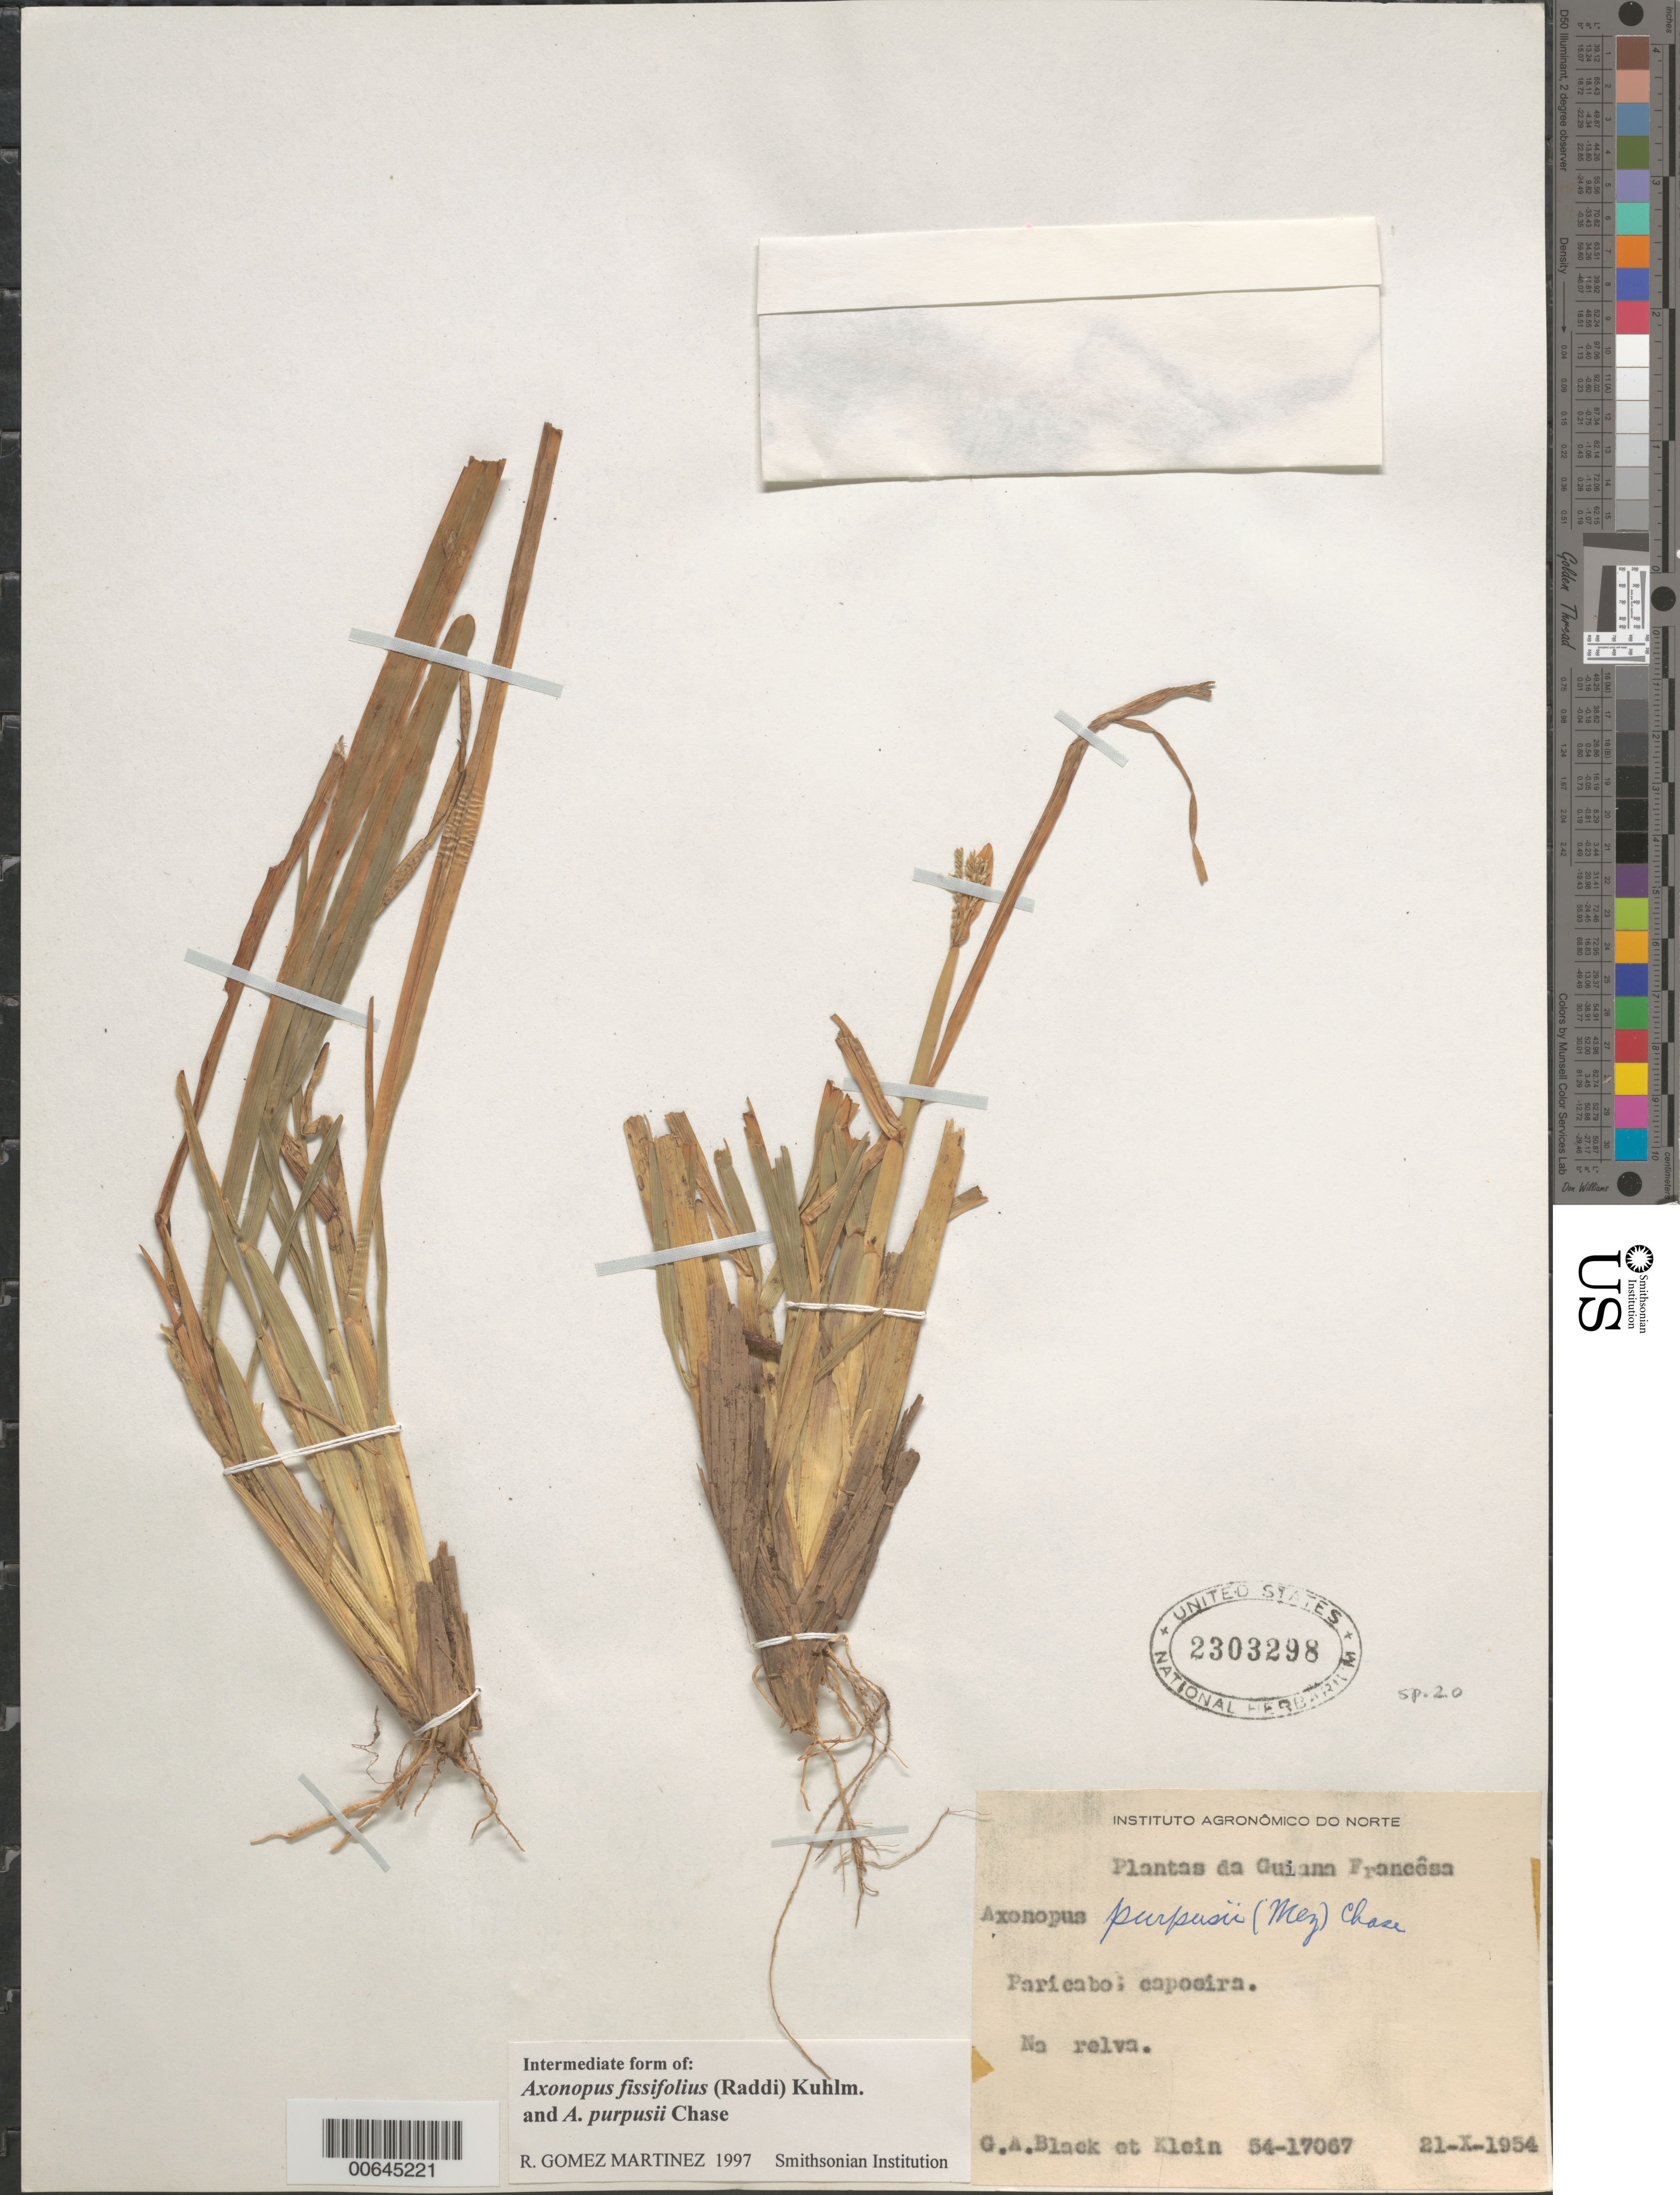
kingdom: Plantae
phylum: Tracheophyta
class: Liliopsida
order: Poales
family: Poaceae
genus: Axonopus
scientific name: Axonopus fissifolius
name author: (Raddi) Kuhlm.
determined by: Gomez Martinez, R.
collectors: G. A. Black & Klein, --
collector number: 54 17067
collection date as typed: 21-Oct-54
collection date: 1954-10-21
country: French Guiana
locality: Pariacabo; Caposira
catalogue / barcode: US 2303298